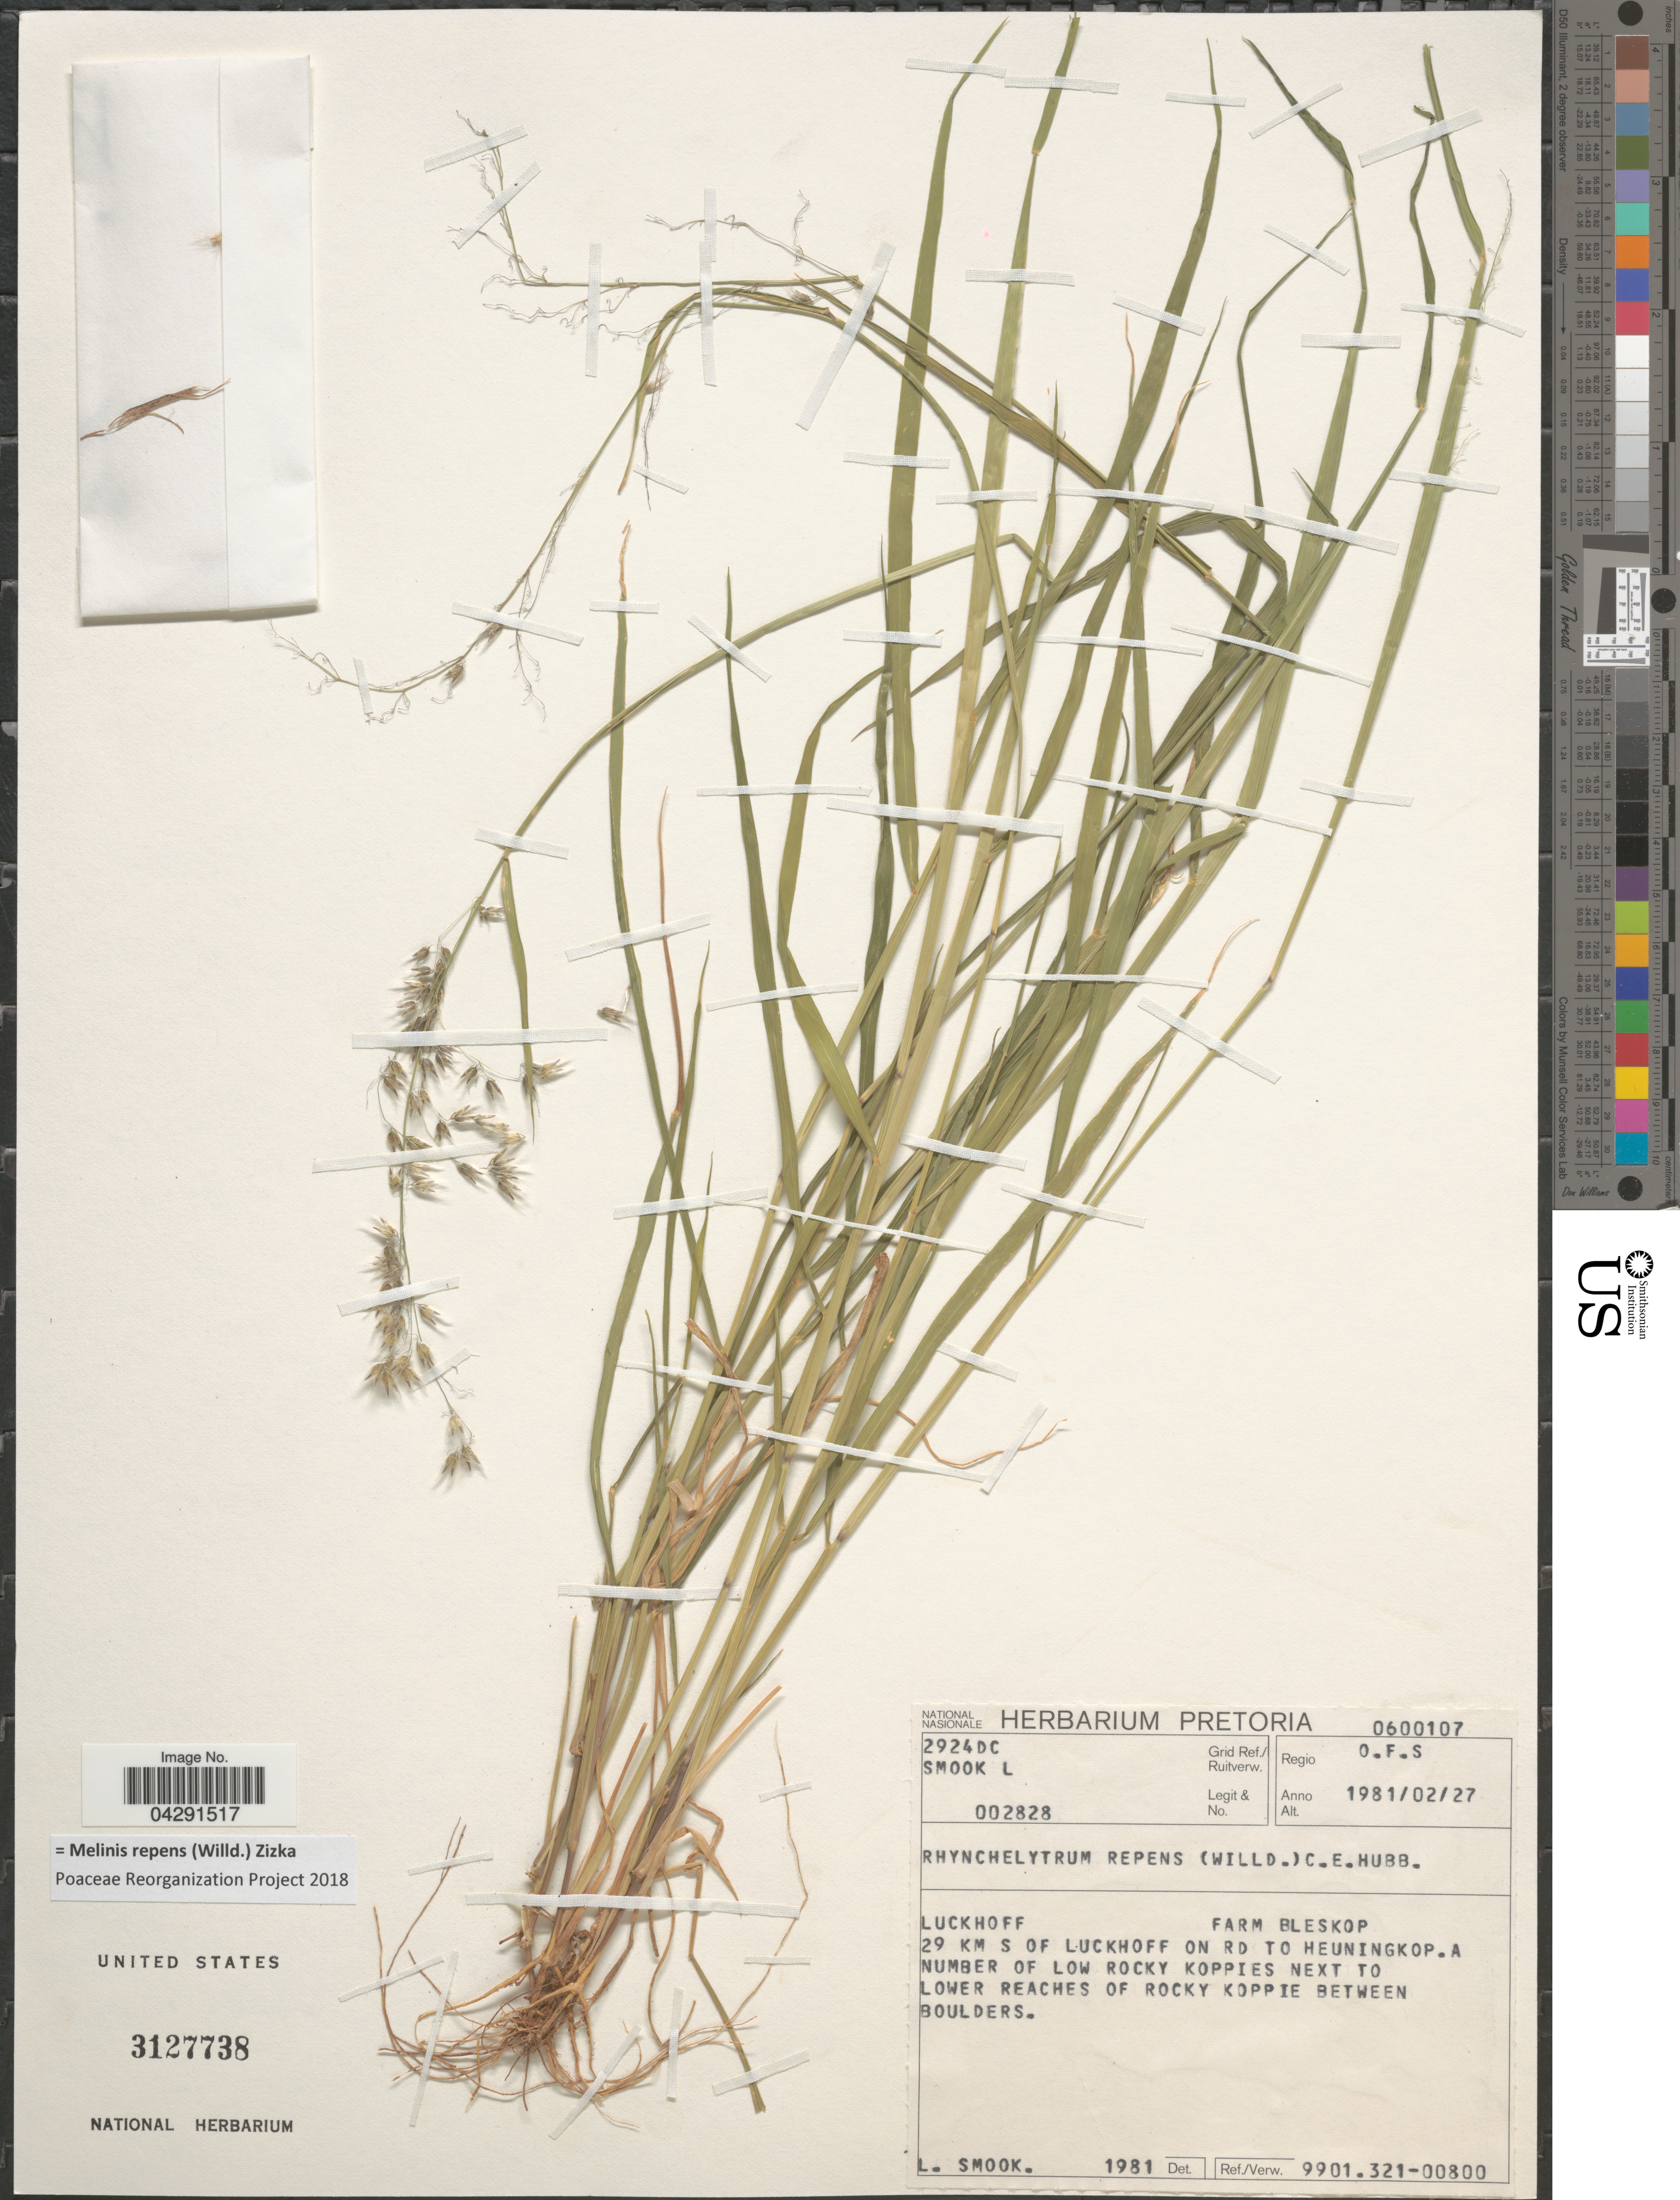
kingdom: Plantae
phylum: Tracheophyta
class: Liliopsida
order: Poales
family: Poaceae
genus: Melinis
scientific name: Melinis repens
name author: (Willd.) Zizka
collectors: L. Smook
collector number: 002828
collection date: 1981-02-27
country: South Africa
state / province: Free State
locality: Grid Ref./ Ruitverw. 2924 DC. Regio O.F.S. Luckhoff Farm Bleskop. 29 km S of Luckhoff on rd to Heuningkop. A number of low rocky koppies next to lower reaches of rocky koppie between boulders.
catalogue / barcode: US 3127738